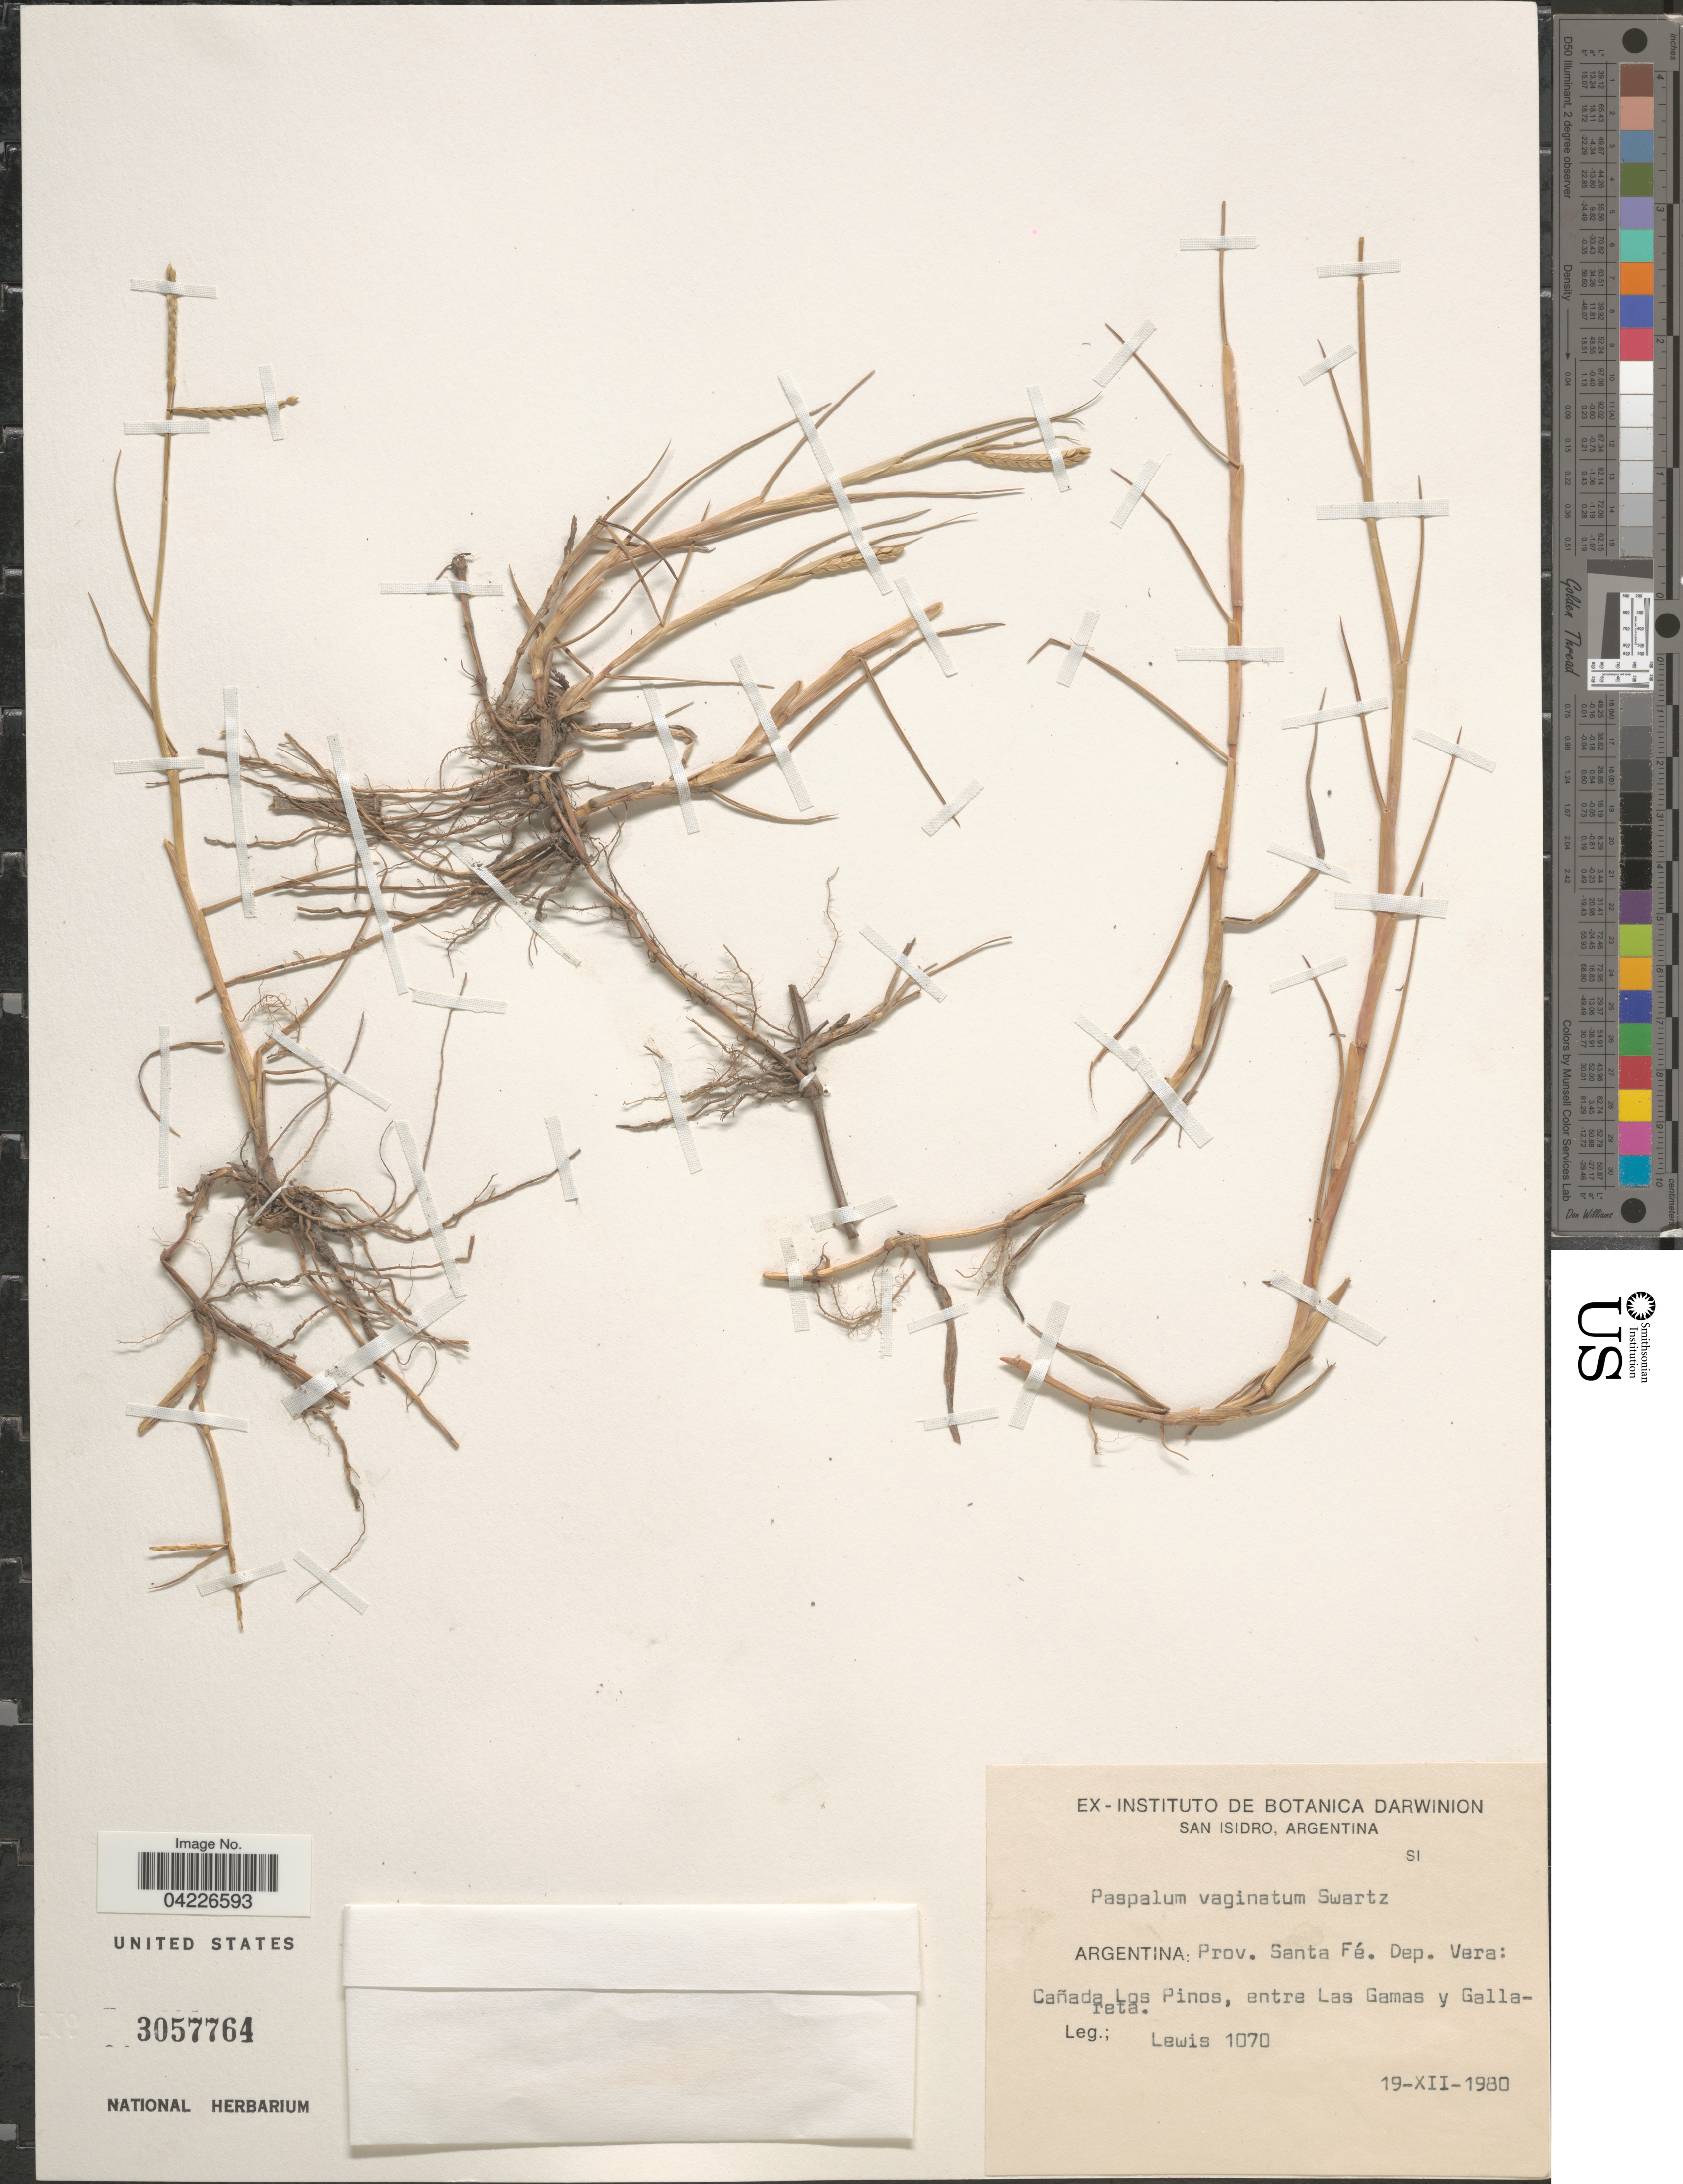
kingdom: Plantae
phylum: Tracheophyta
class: Liliopsida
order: Poales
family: Poaceae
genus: Paspalum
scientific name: Paspalum vaginatum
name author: Sw.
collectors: -- Lewis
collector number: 1070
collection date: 1980-12-19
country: Argentina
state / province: Santa Fe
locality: San Isidro. Prov. Santa Fé. Dep. Vera: Cañada Los Pinos, entre Las Gamas y Gallareta.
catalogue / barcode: US 3057764